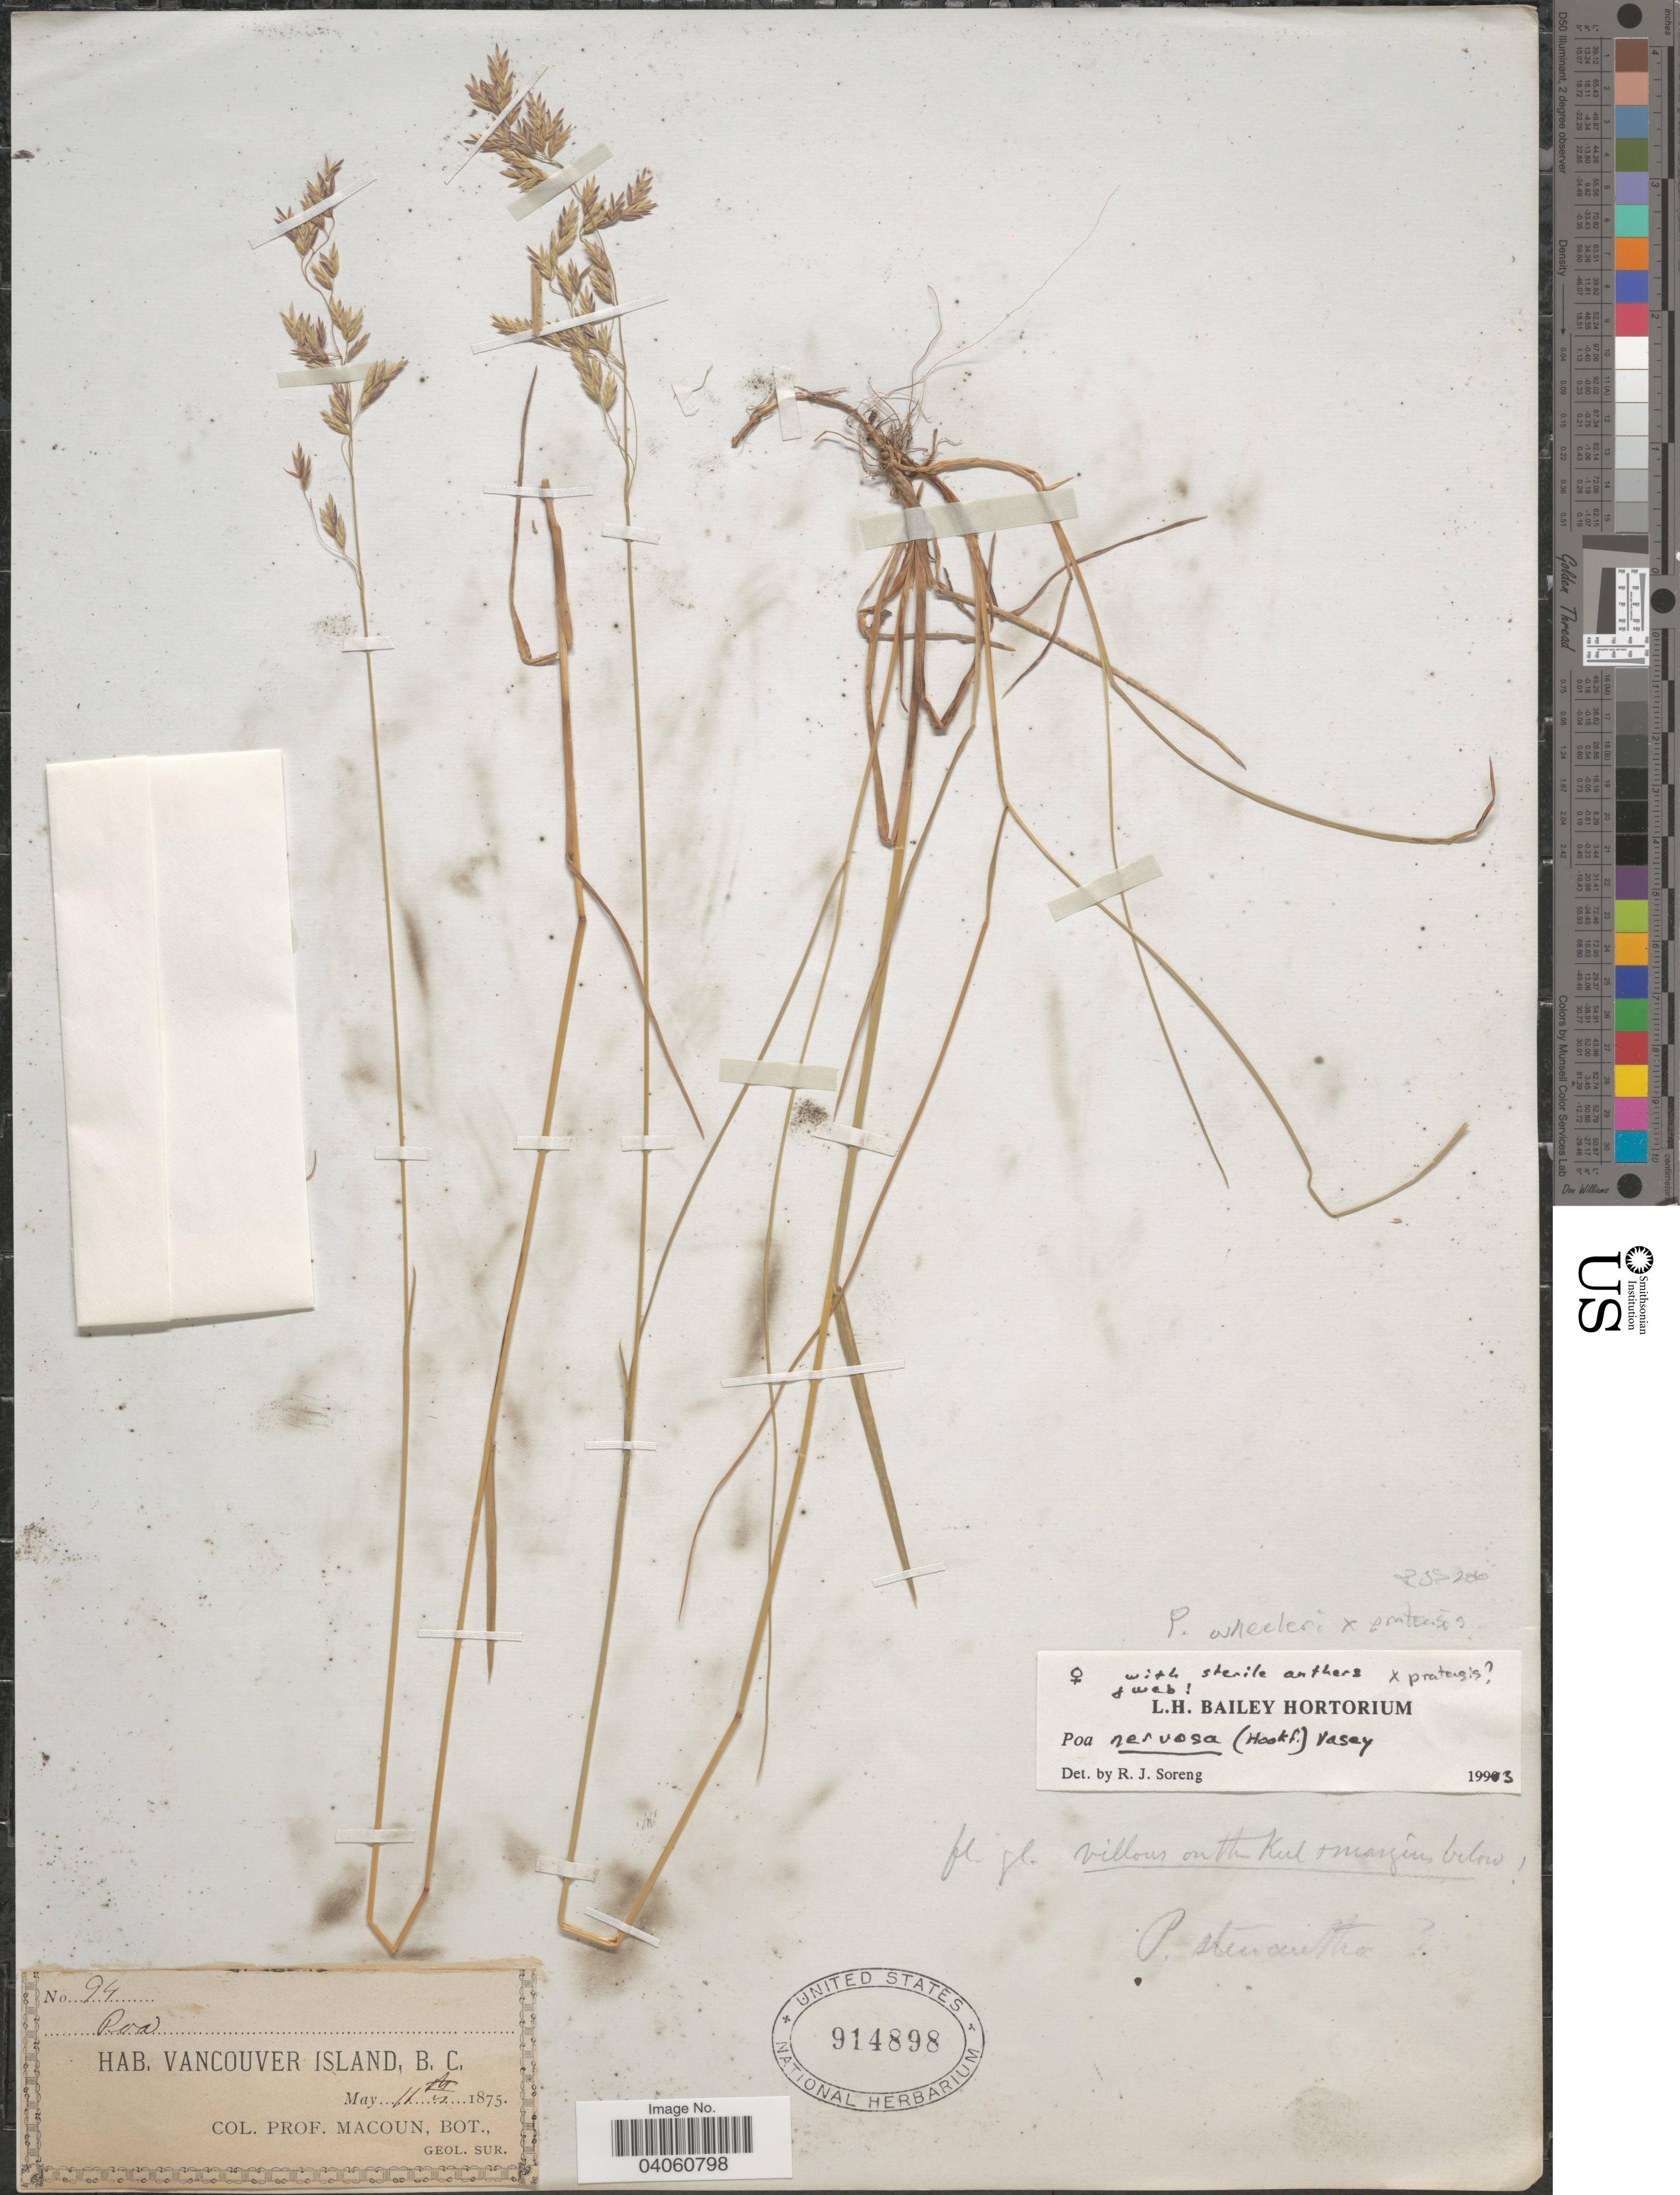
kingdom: Plantae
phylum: Tracheophyta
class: Liliopsida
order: Poales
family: Poaceae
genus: Poa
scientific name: Poa nervosa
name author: (Hook.) Vasey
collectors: Prof. Macoun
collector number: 94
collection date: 1875-05-11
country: Canada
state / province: British Columbia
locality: Vancouver Island.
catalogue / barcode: US 914898